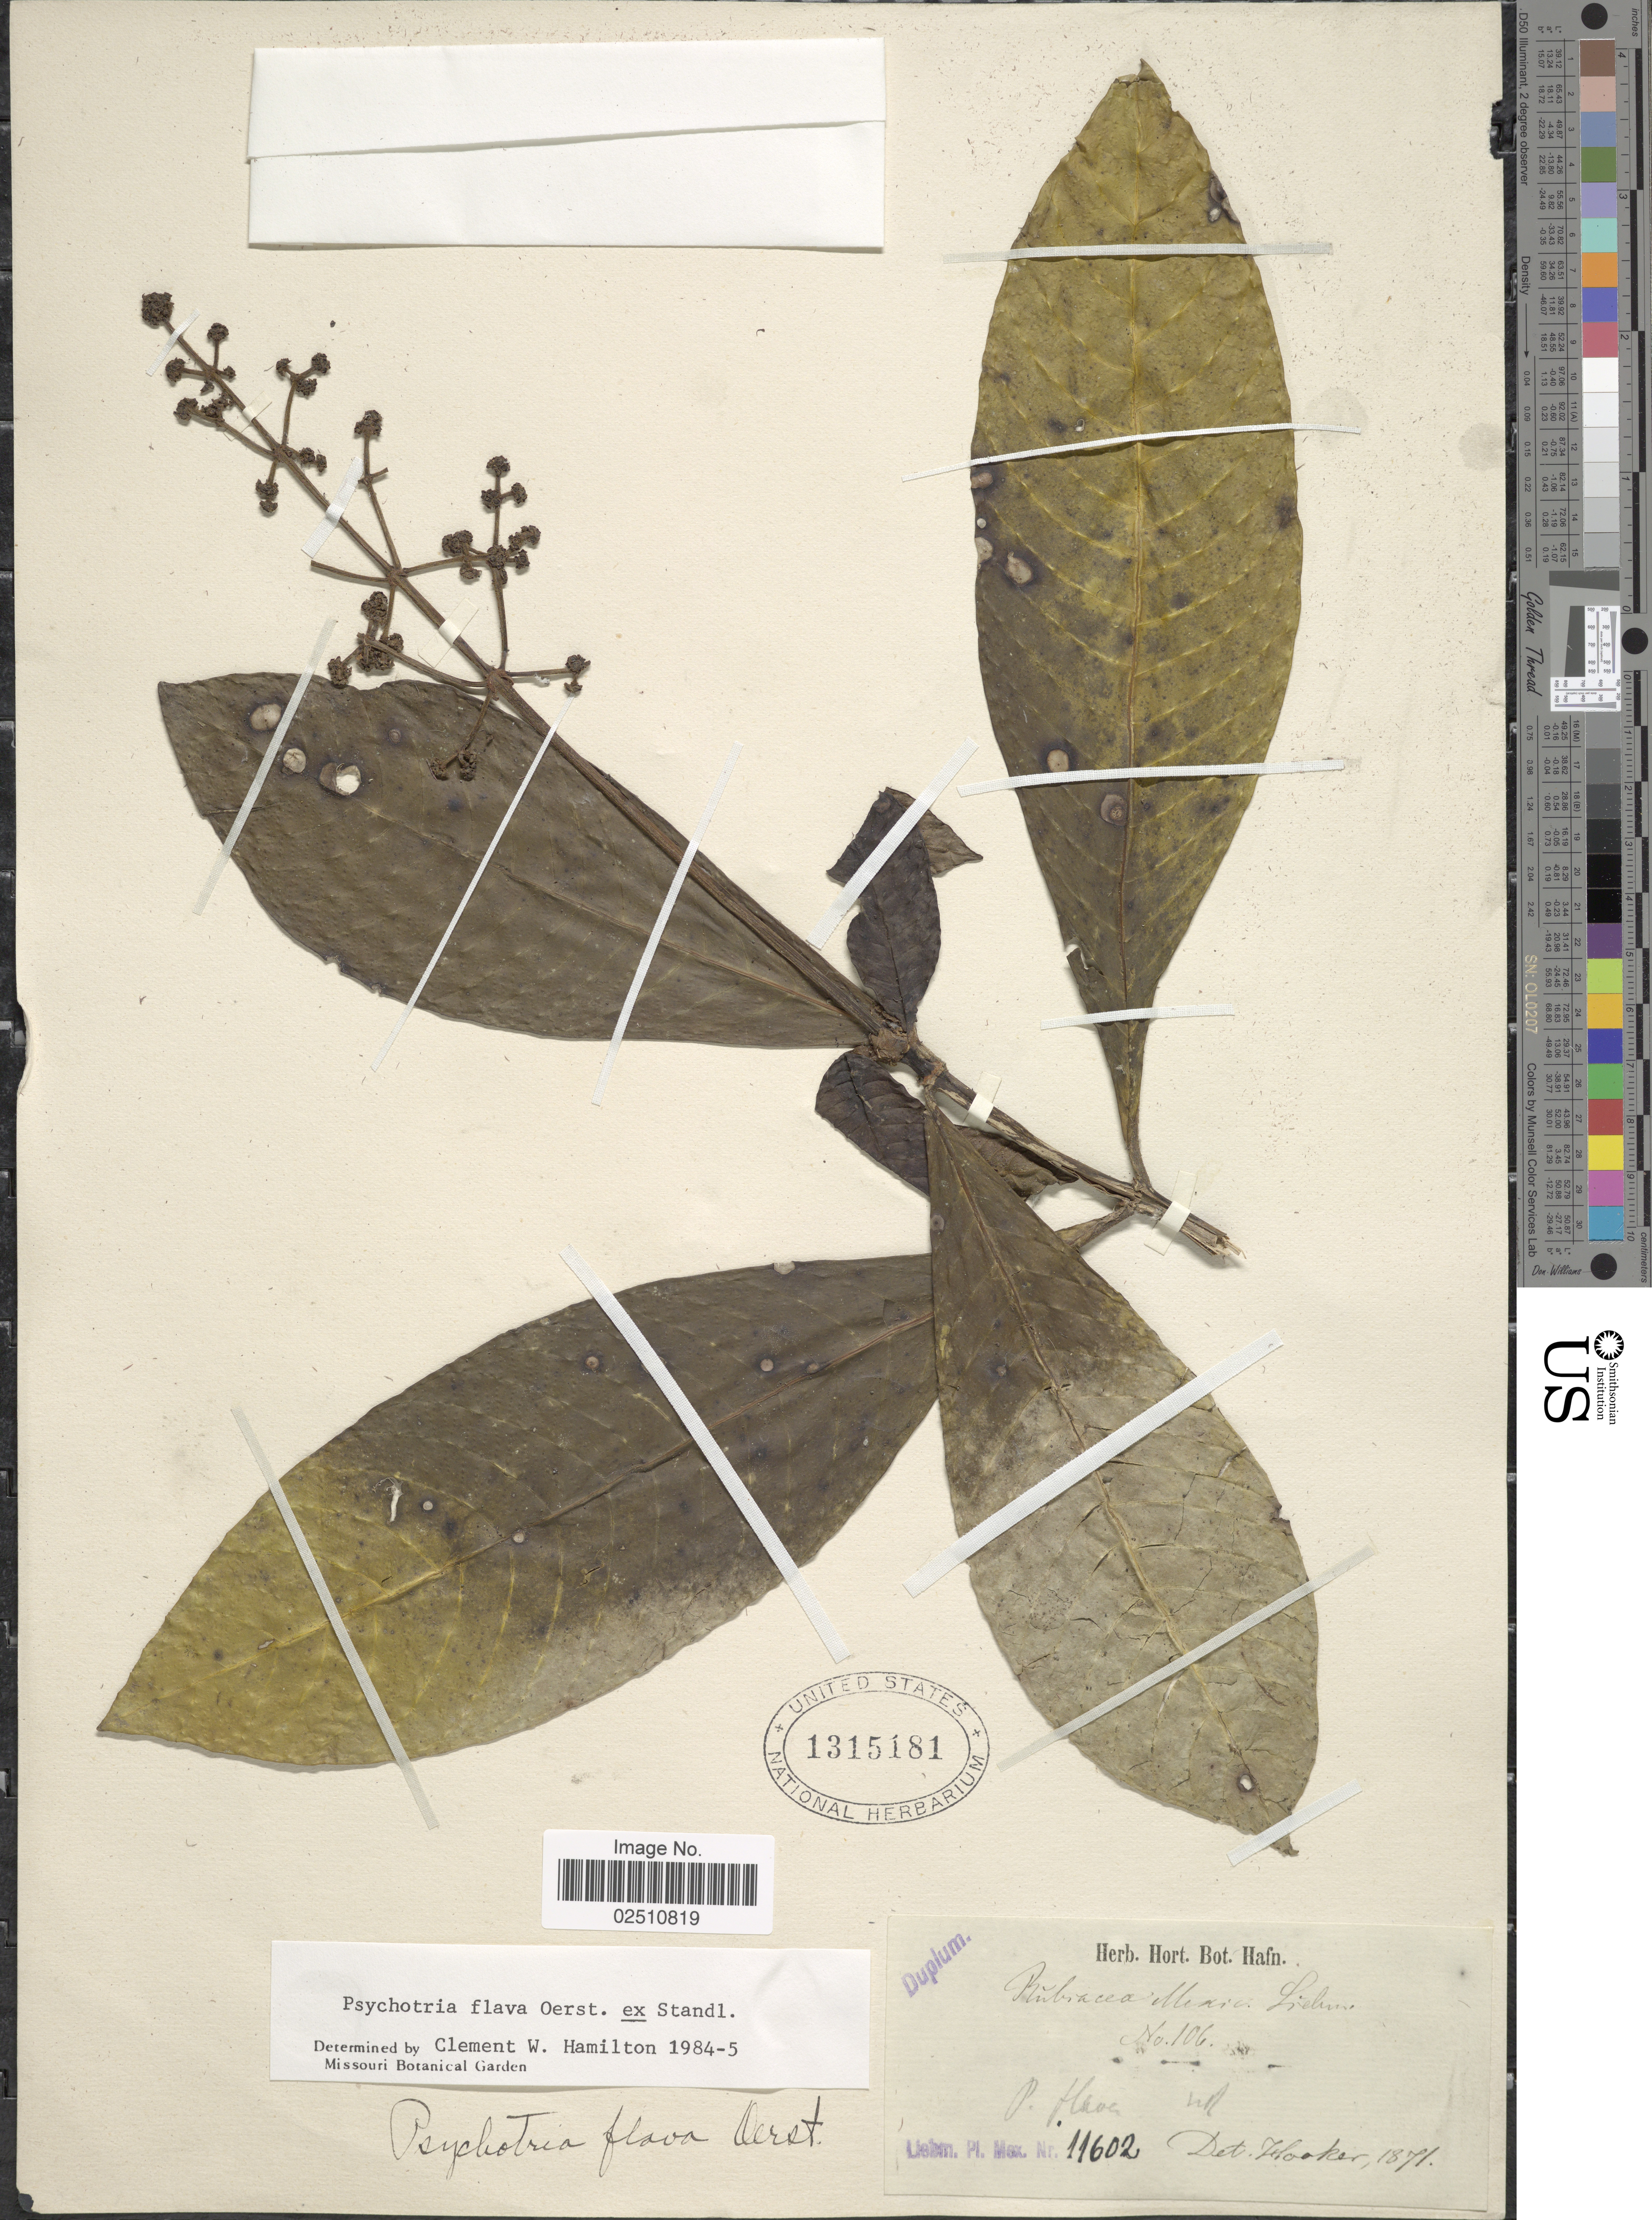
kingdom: Plantae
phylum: Tracheophyta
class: Magnoliopsida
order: Gentianales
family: Rubiaceae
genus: Psychotria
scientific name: Psychotria flava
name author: Oerst. ex Standl.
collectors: Liebmann, --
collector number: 11602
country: Mexico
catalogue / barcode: US 1315181